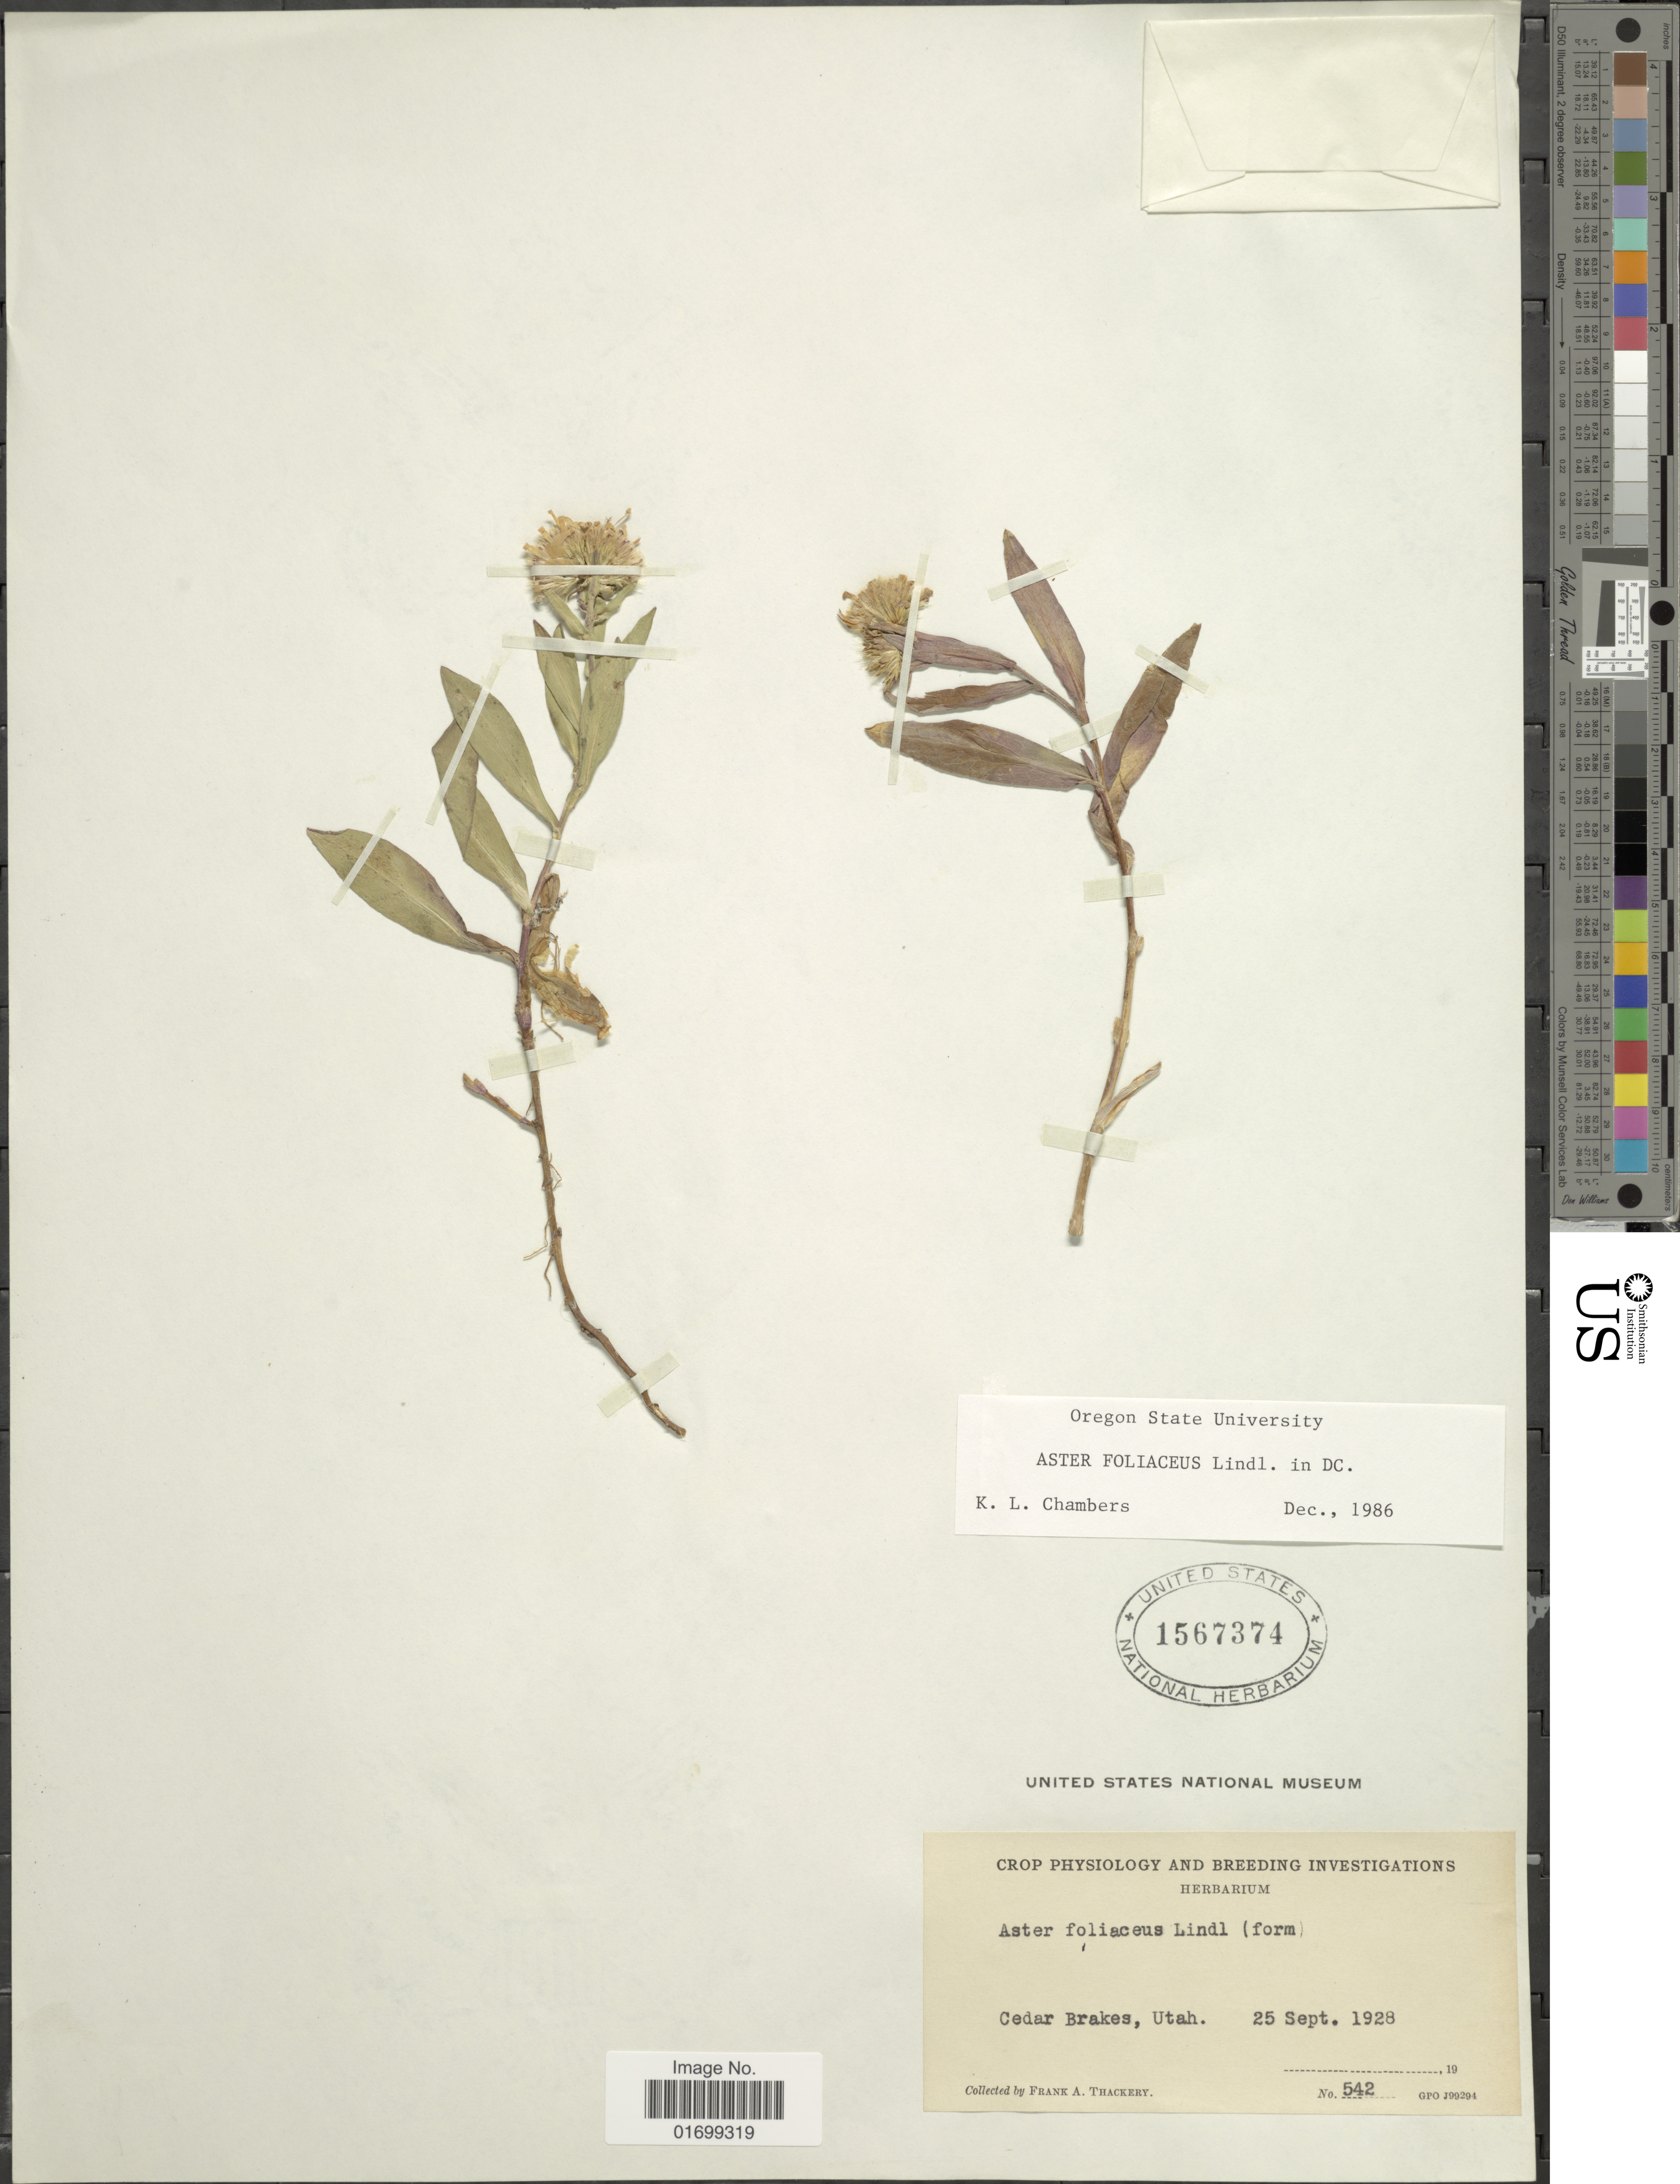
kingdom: Plantae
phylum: Tracheophyta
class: Magnoliopsida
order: Asterales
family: Asteraceae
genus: Symphyotrichum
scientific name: Symphyotrichum foliaceum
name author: (Lindl. ex DC.) G.L. Nesom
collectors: F. Thackery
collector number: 542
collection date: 1928-09-25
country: United States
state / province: Utah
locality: Cedar Brakes.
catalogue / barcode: US 1567374